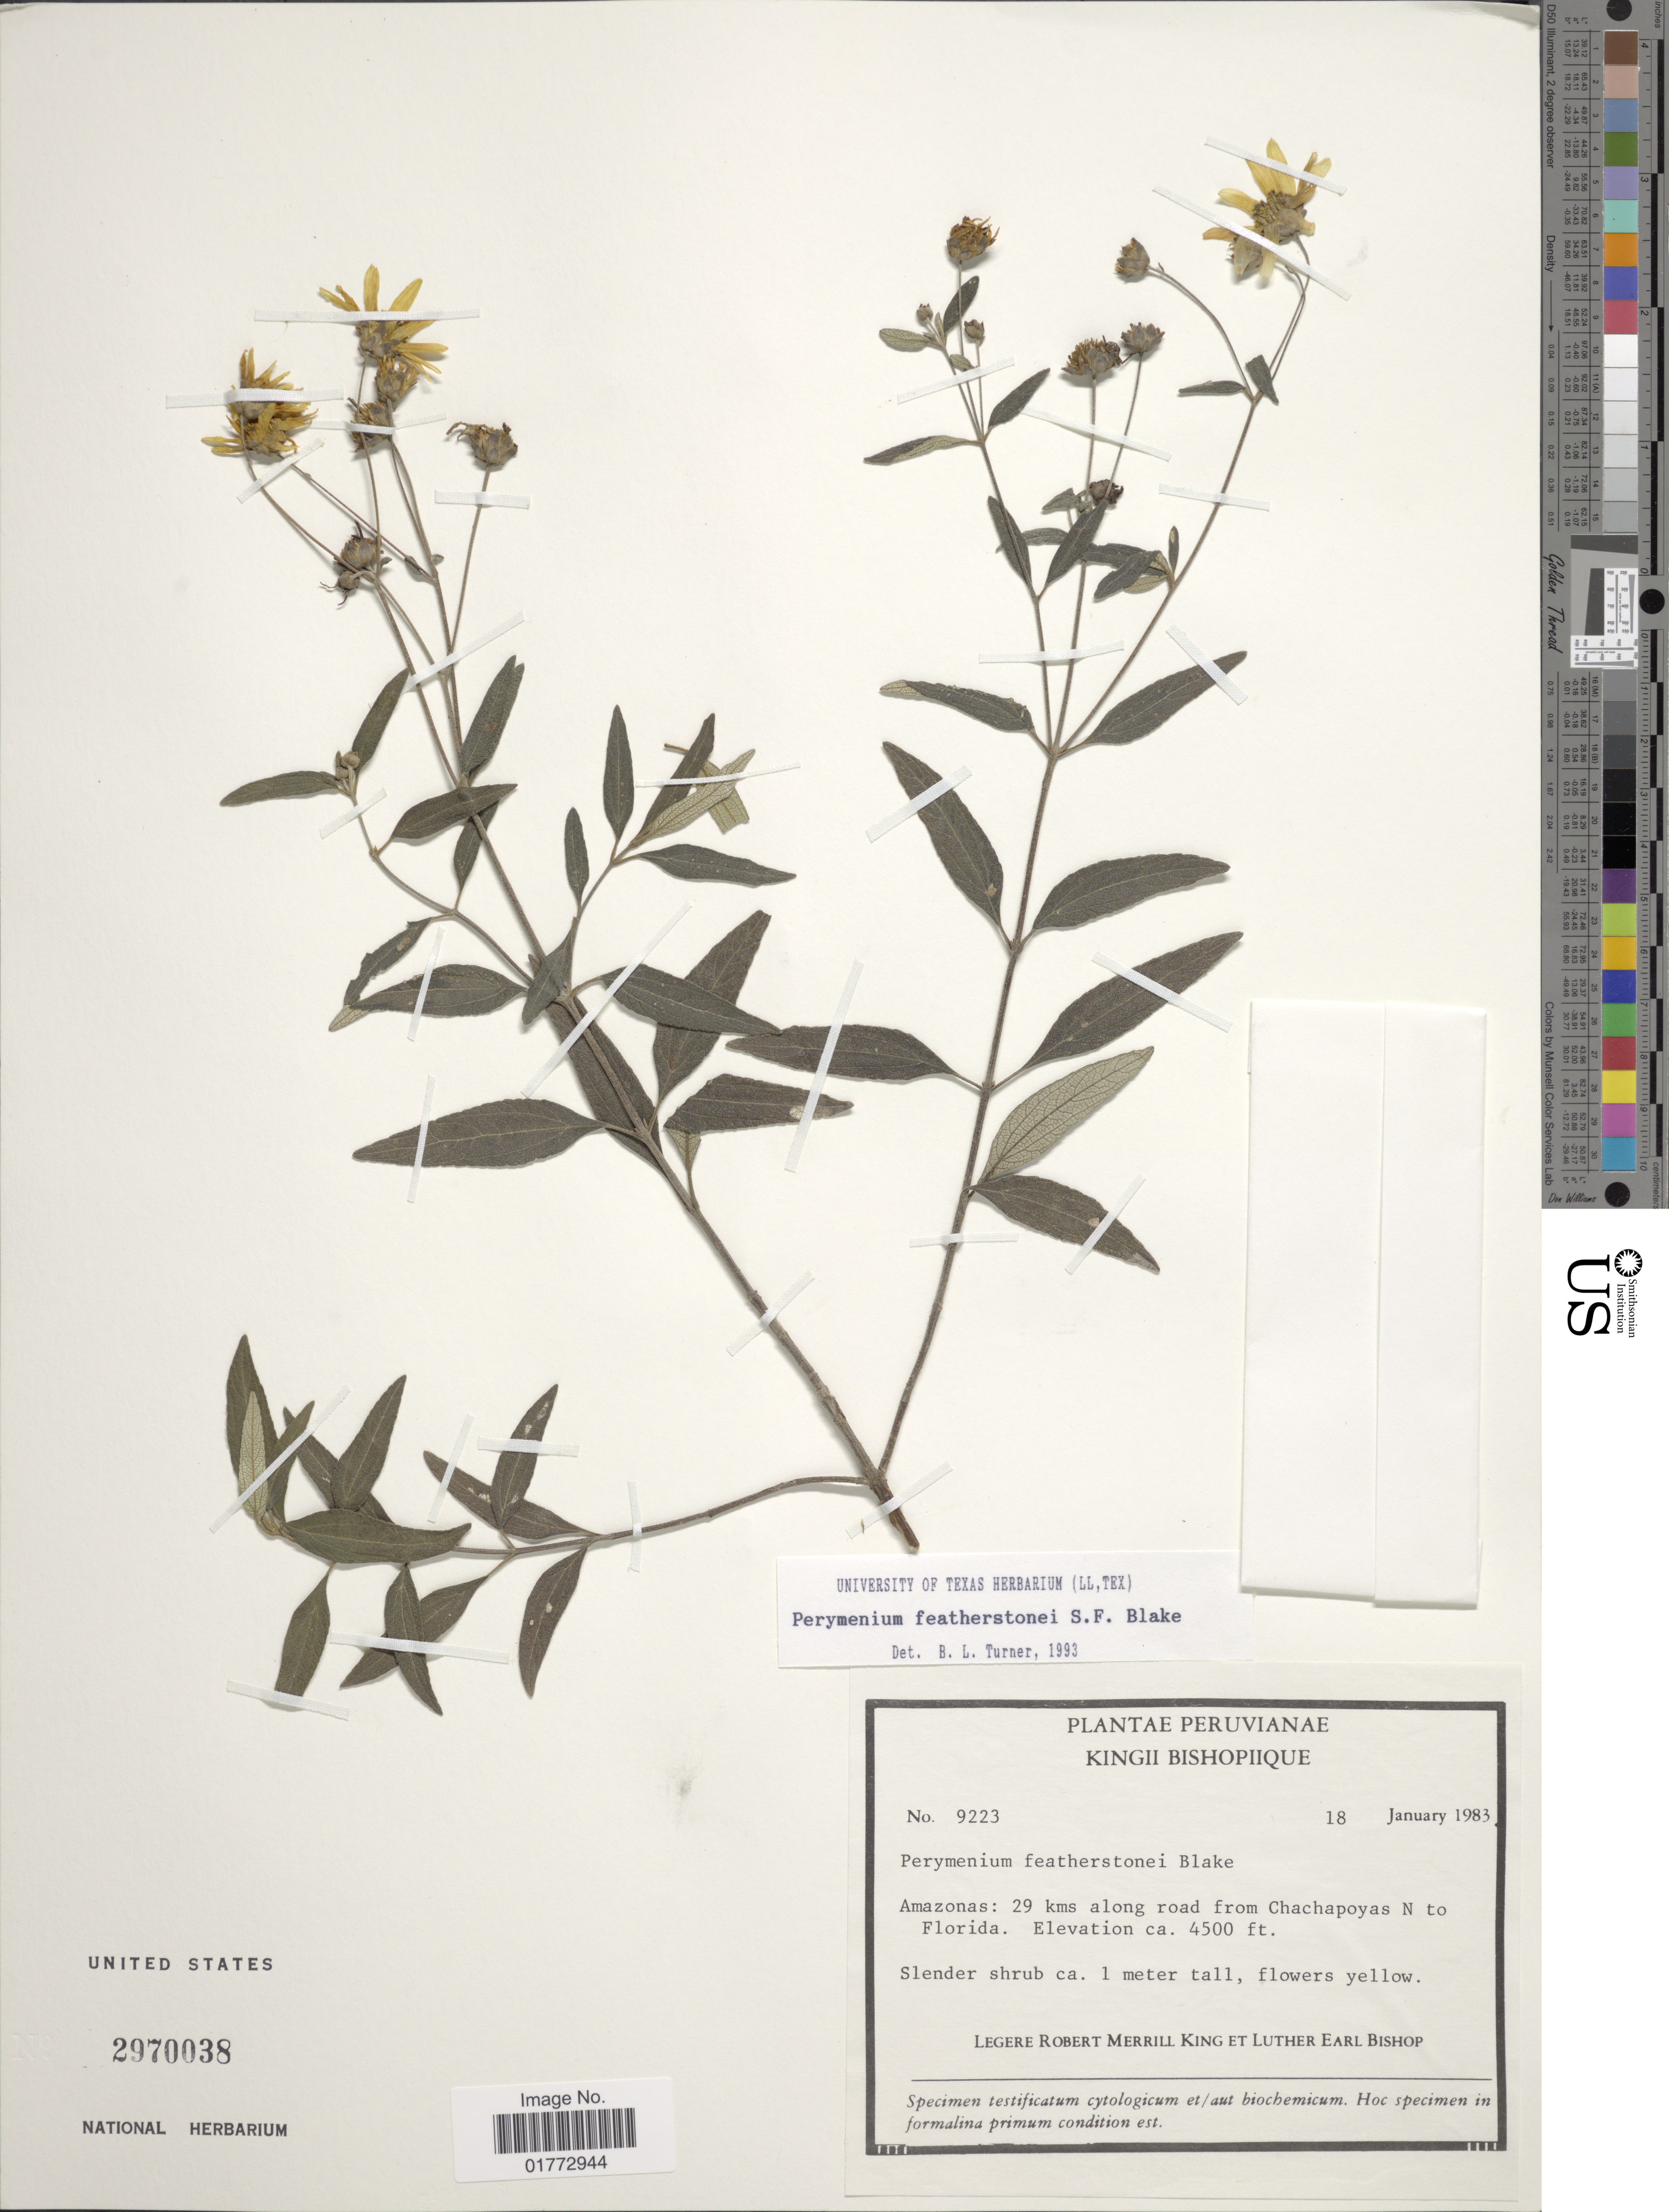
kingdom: Plantae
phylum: Tracheophyta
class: Magnoliopsida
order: Asterales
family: Asteraceae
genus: Perymenium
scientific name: Perymenium featherstonei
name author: S.F. Blake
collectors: R. M. King & L. E. Bishop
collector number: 9223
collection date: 1983-01-18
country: Peru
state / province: Amazonas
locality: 29 kms along road from Chachapoyas N to Florida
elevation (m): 1372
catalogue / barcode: US 2970038